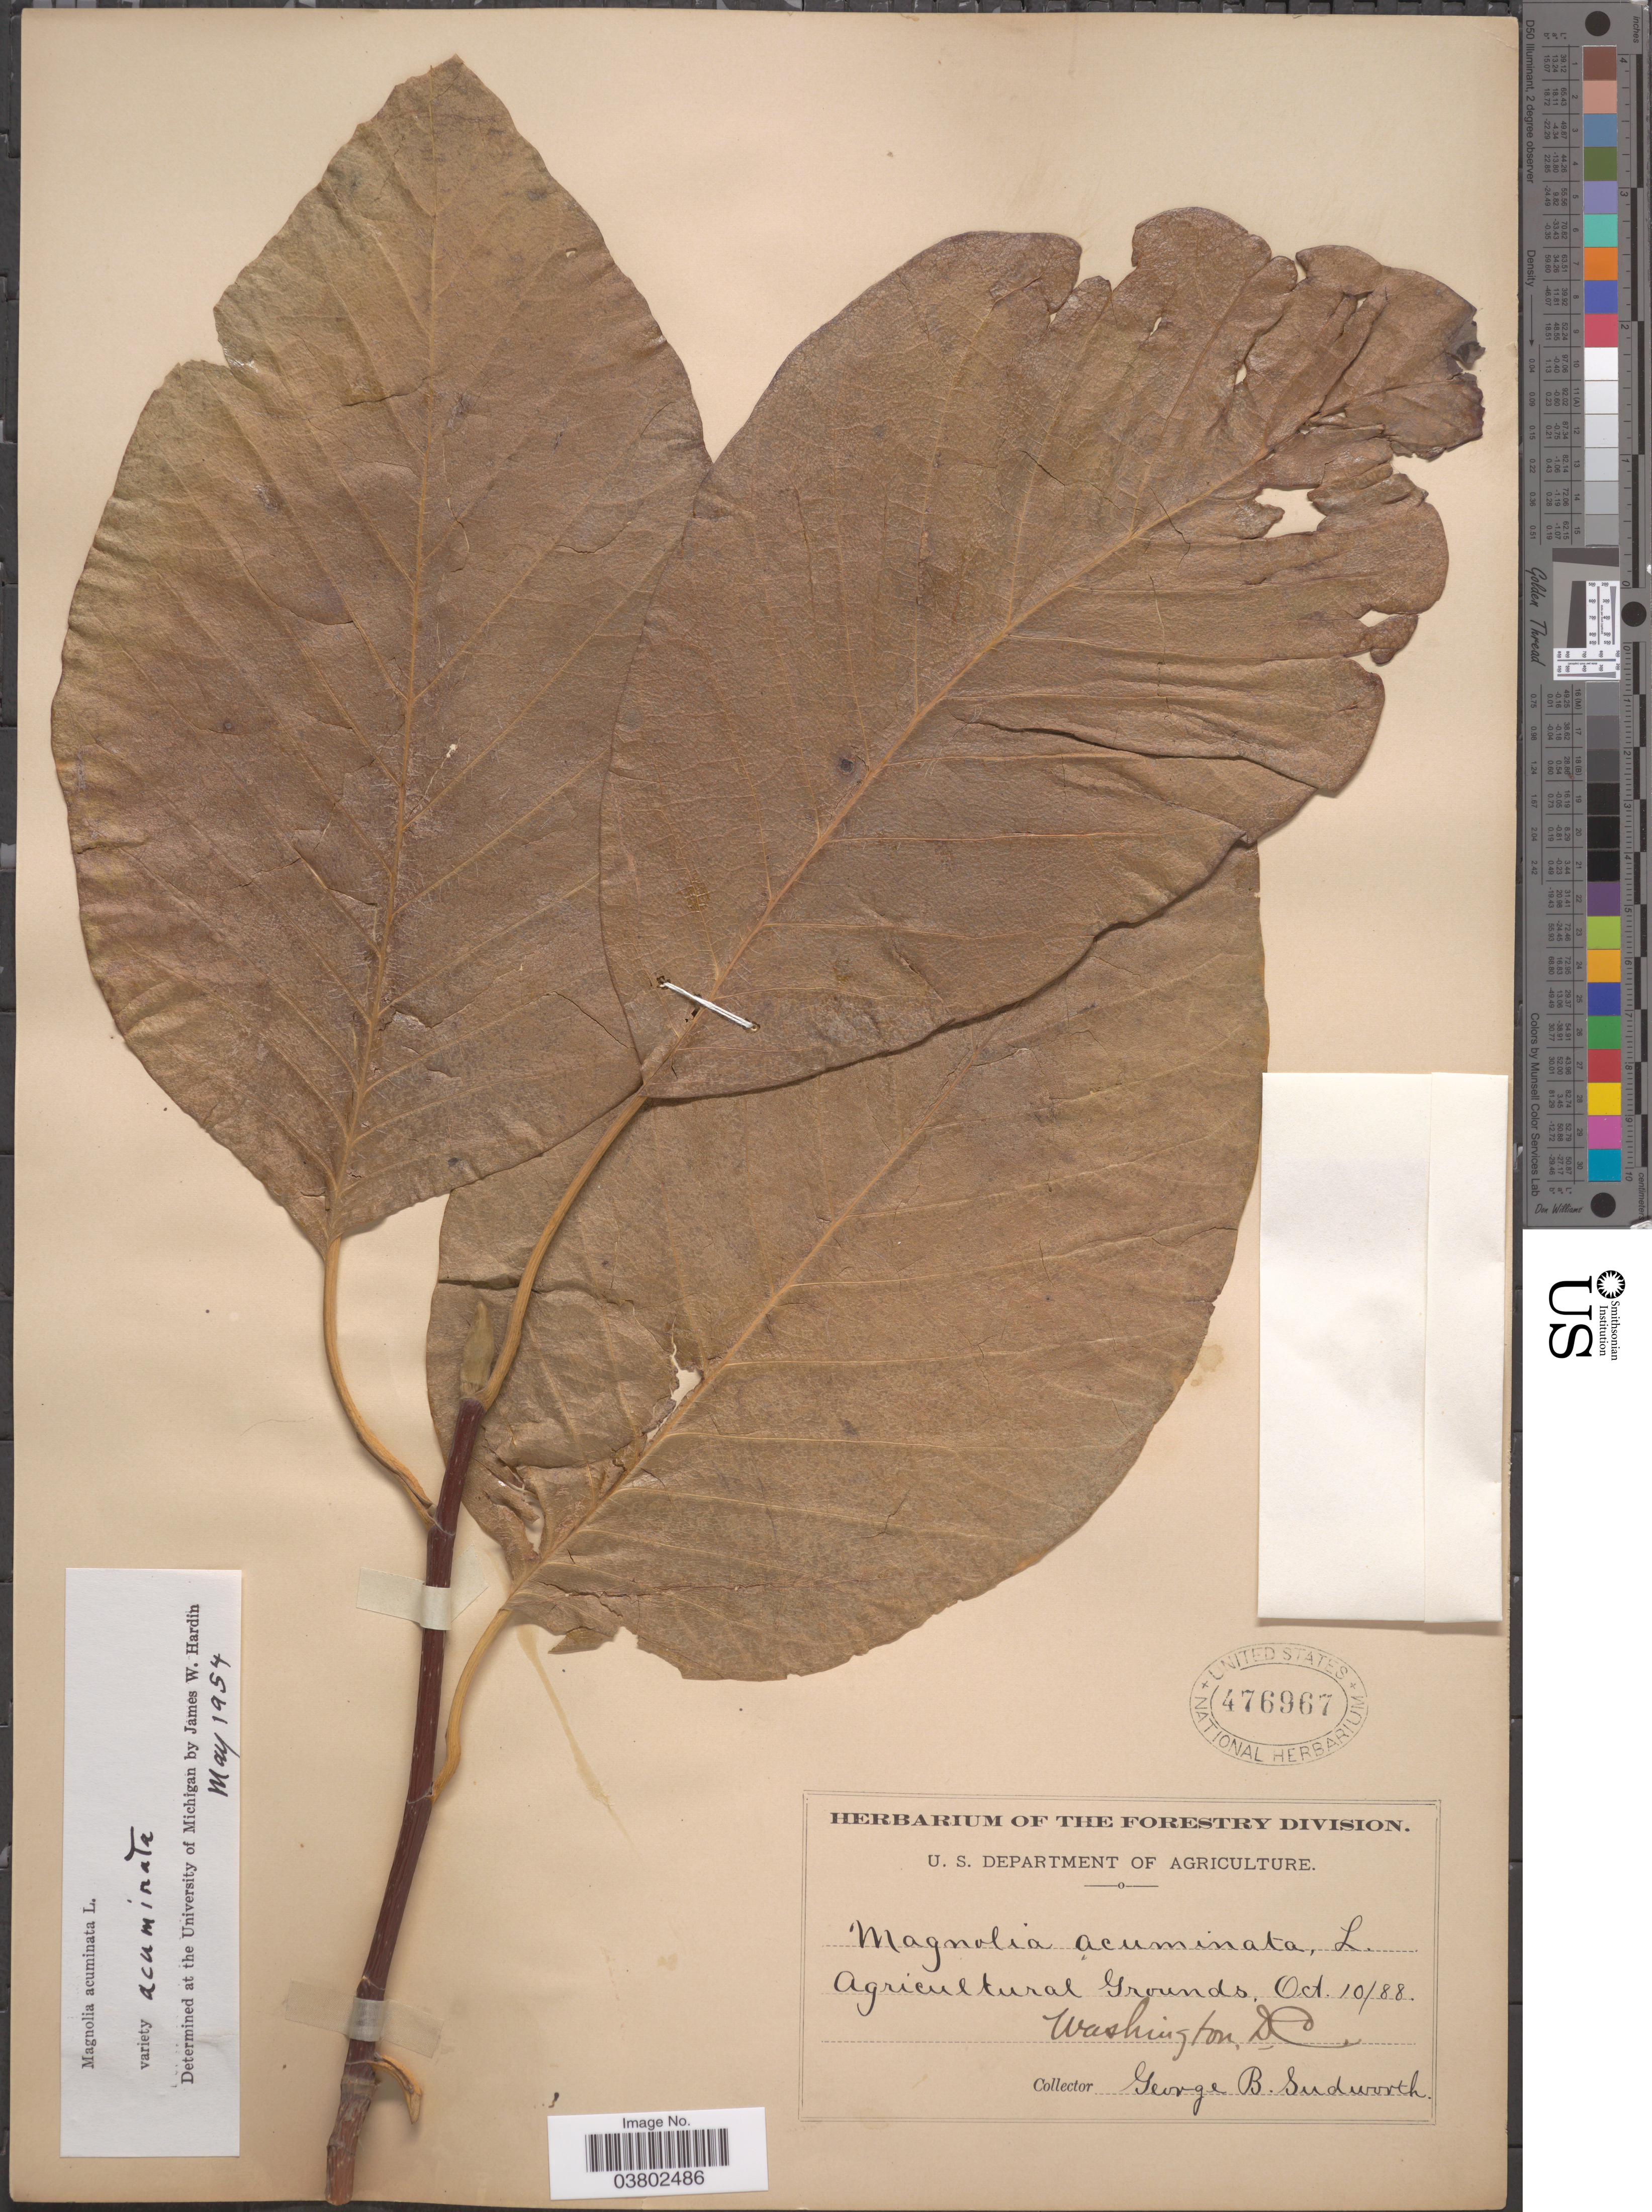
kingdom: Plantae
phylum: Tracheophyta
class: Magnoliopsida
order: Magnoliales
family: Magnoliaceae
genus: Magnolia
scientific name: Magnolia acuminata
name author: (L.) L.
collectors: G. B. Sudworth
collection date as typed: Transcribed d/m/y: 10/10/88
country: United States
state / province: District of Columbia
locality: Agricultural Grounds. Washington DC.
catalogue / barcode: US 476967